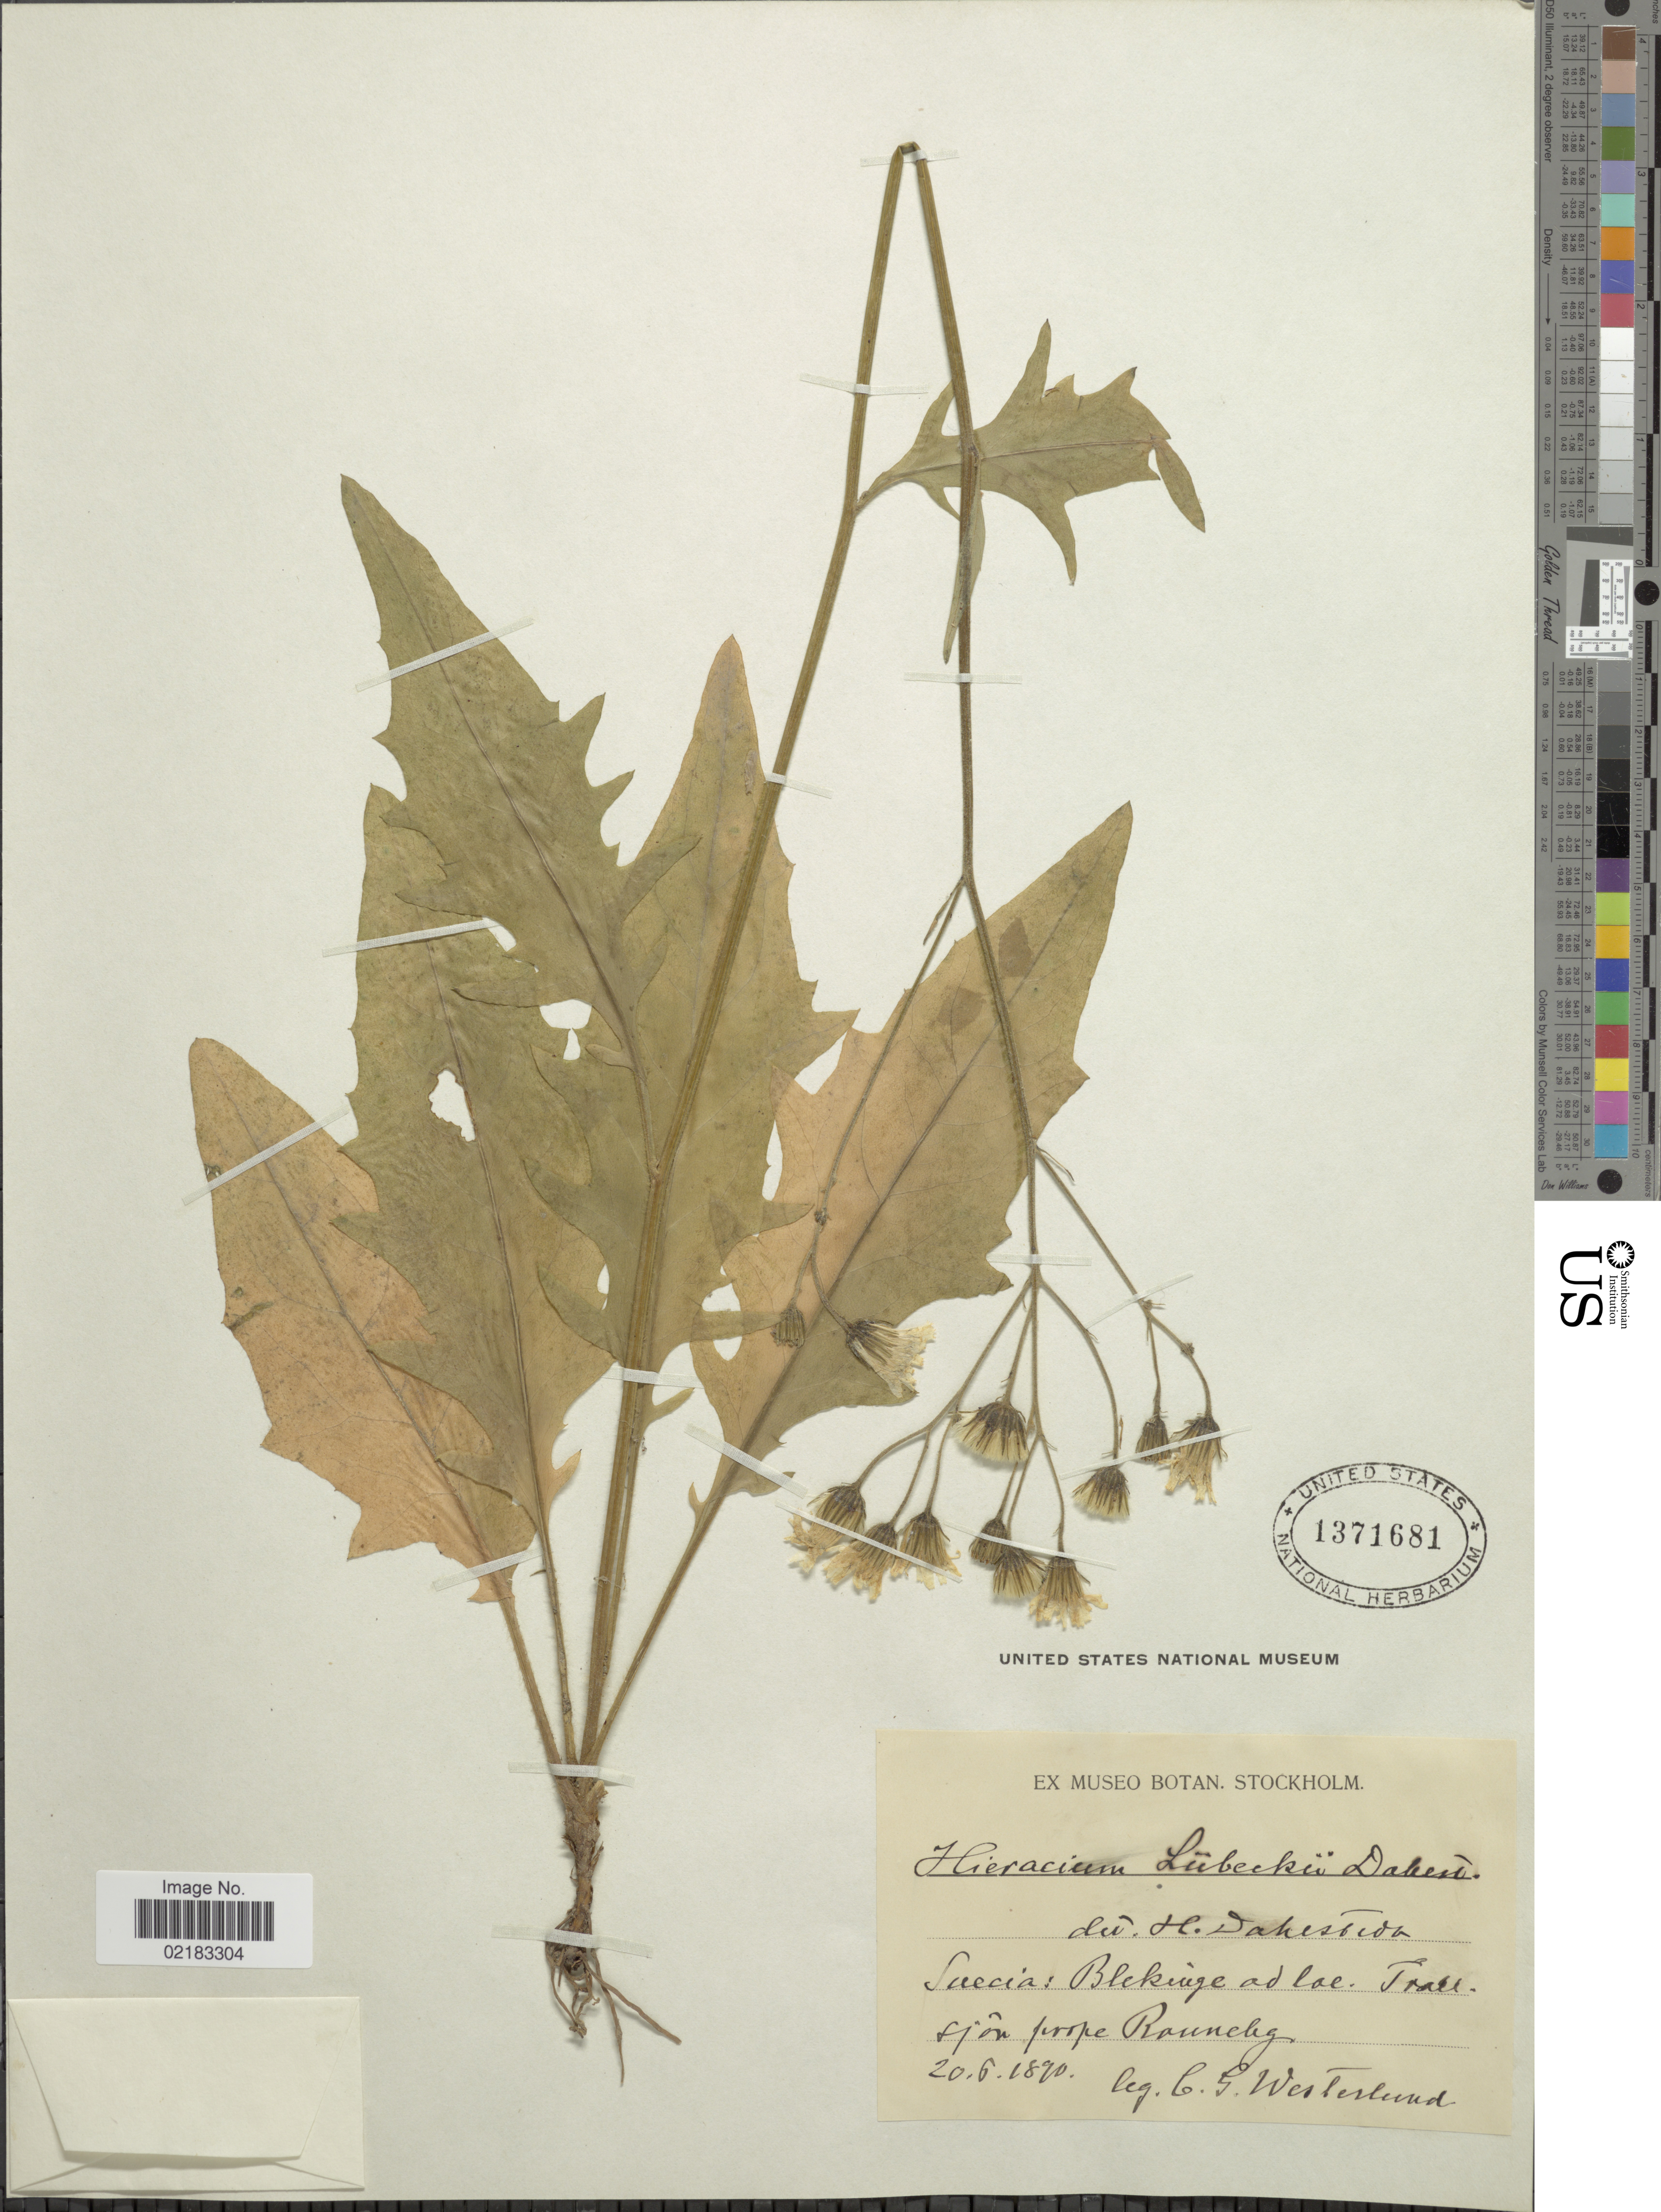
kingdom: Plantae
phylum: Tracheophyta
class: Magnoliopsida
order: Asterales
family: Asteraceae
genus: Hieracium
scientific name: Hieracium luebeckii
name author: (Dahlst.) Dahlst. ex Johanss.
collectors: C. Westerlund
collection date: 1890-06-20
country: Sweden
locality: Suecia: Blekuige ad lae. Trau sjon prope Ronneby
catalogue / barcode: US 1371681